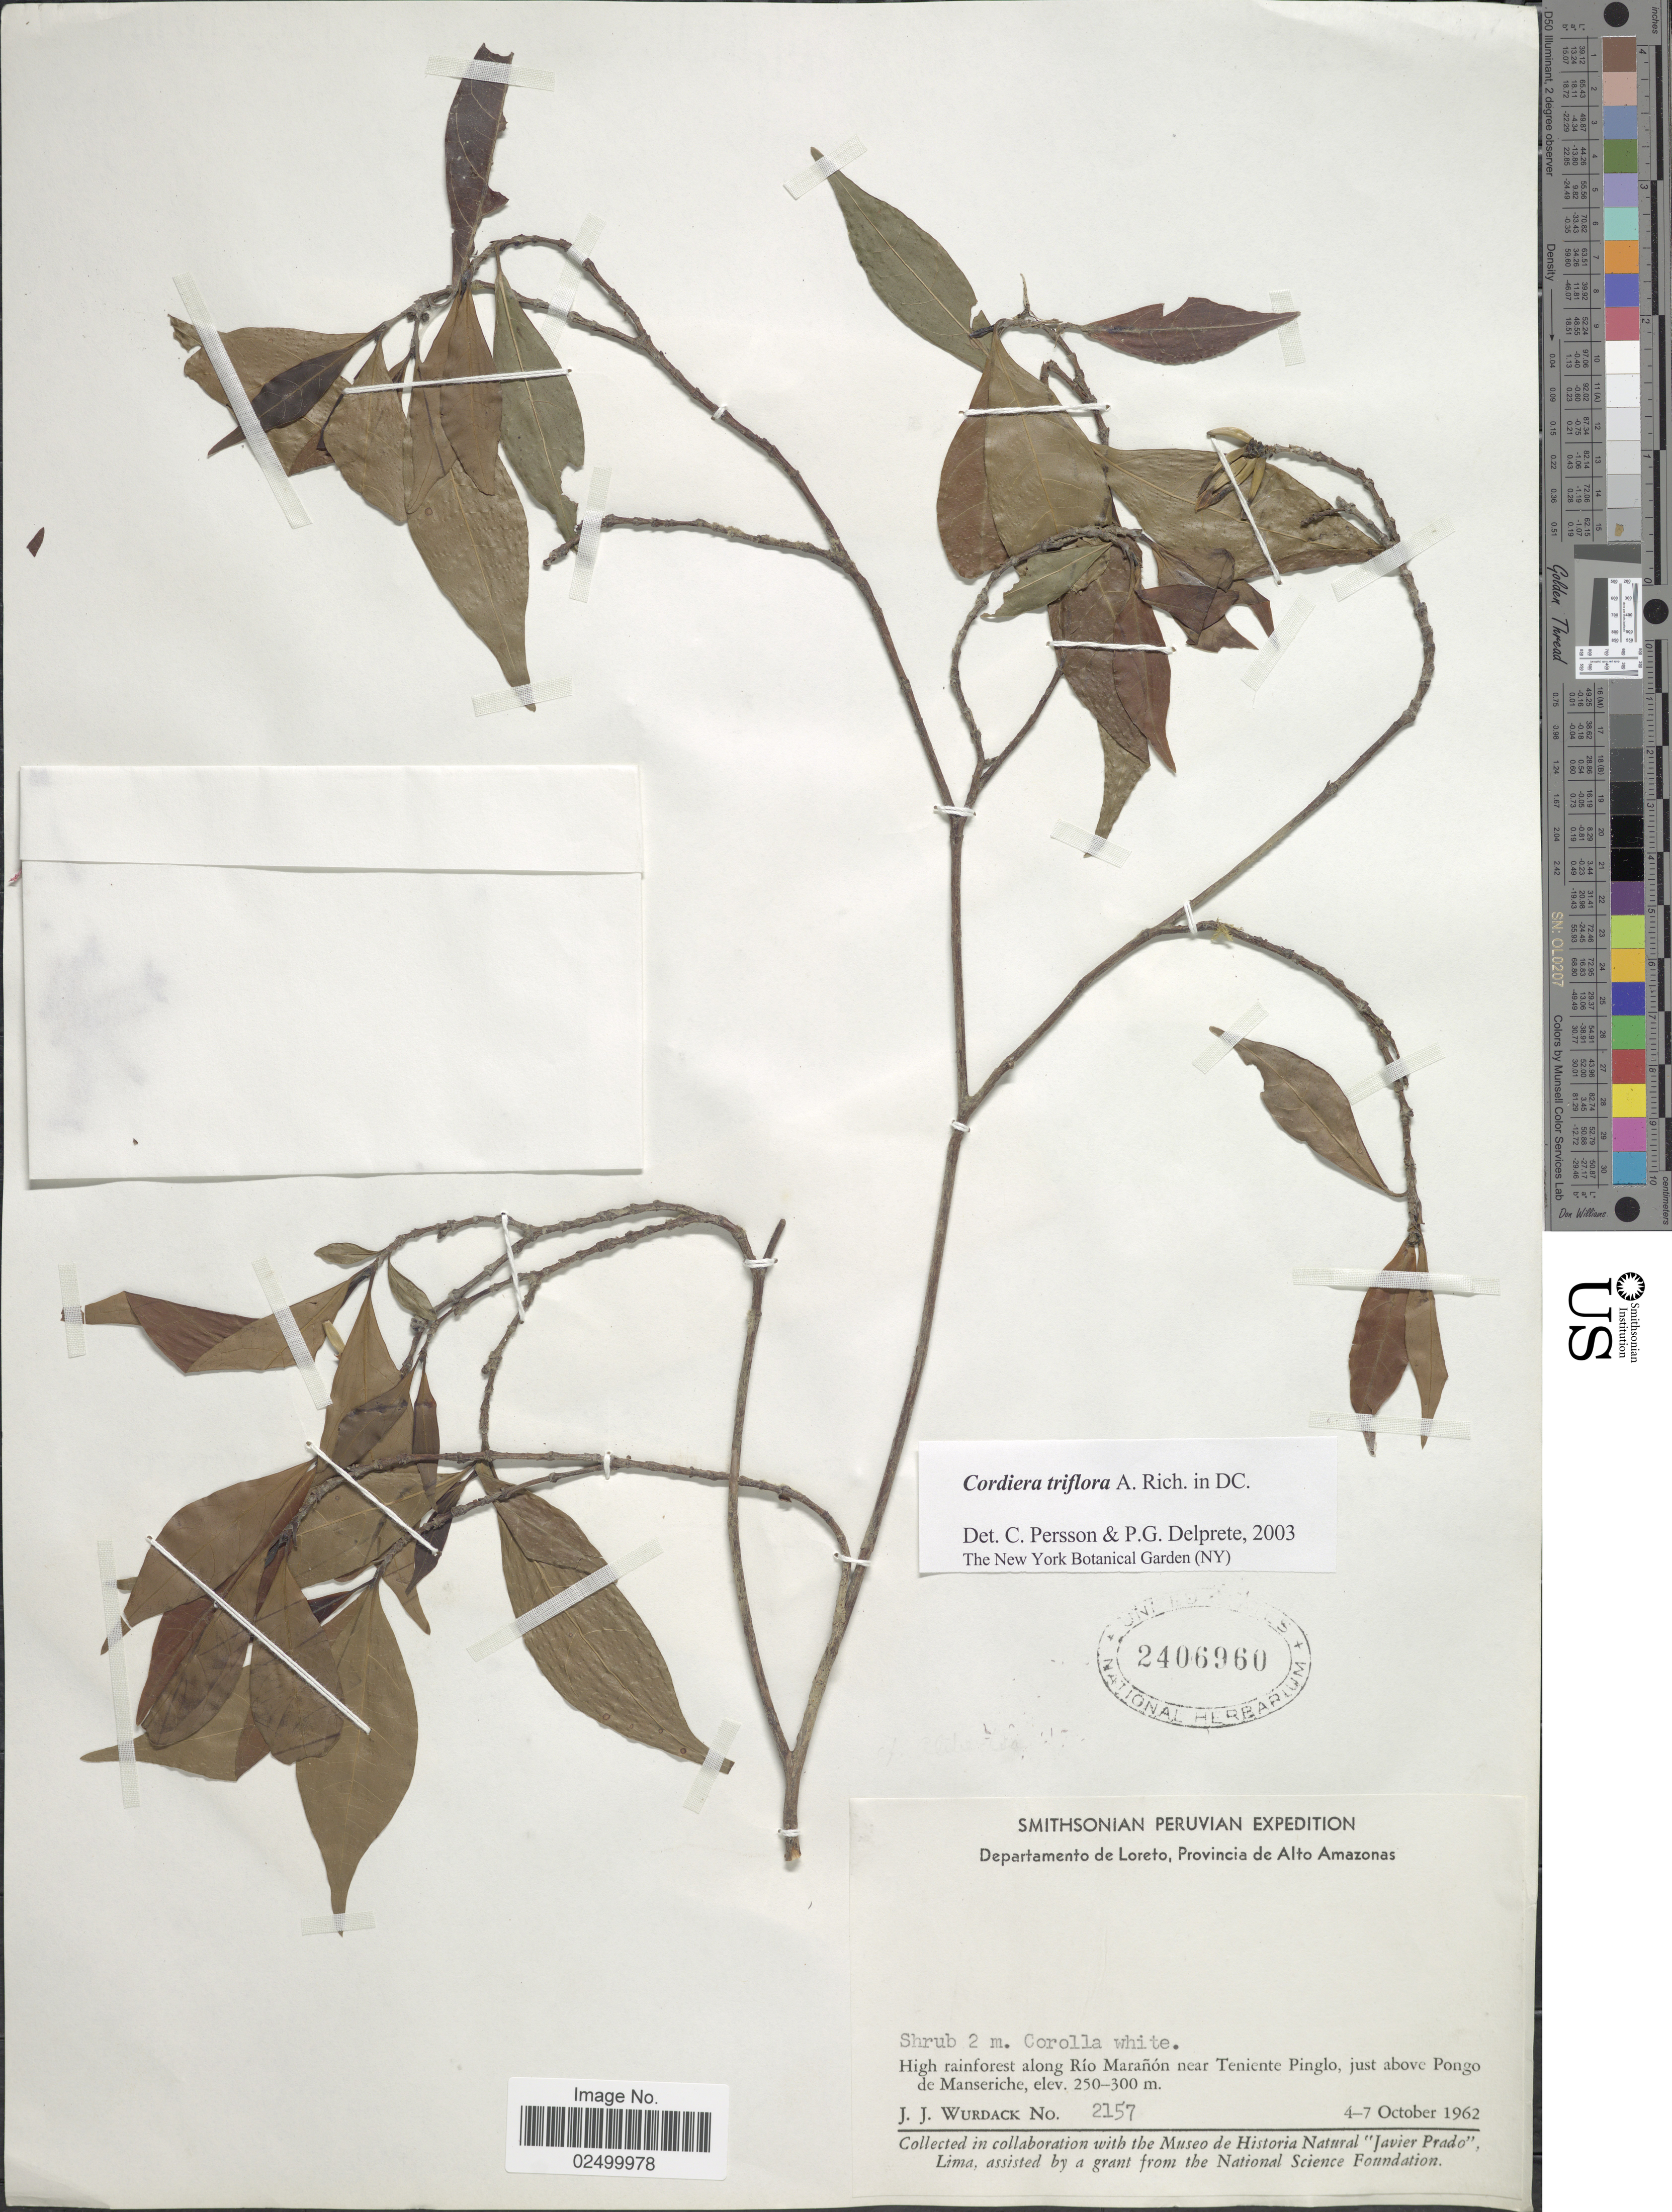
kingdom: Plantae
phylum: Tracheophyta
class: Magnoliopsida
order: Gentianales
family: Rubiaceae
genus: Cordiera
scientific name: Cordiera triflora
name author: A. Rich. ex DC.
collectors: J. J. Wurdack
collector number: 2157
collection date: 1962-10-04/1962-10-07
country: Peru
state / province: Loreto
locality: Provincia de Alto Amazonas, high rainforest along Rio Maranon near Teniente Pinglo, just above Pongo de Manseriche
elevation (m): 250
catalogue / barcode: US 2406960